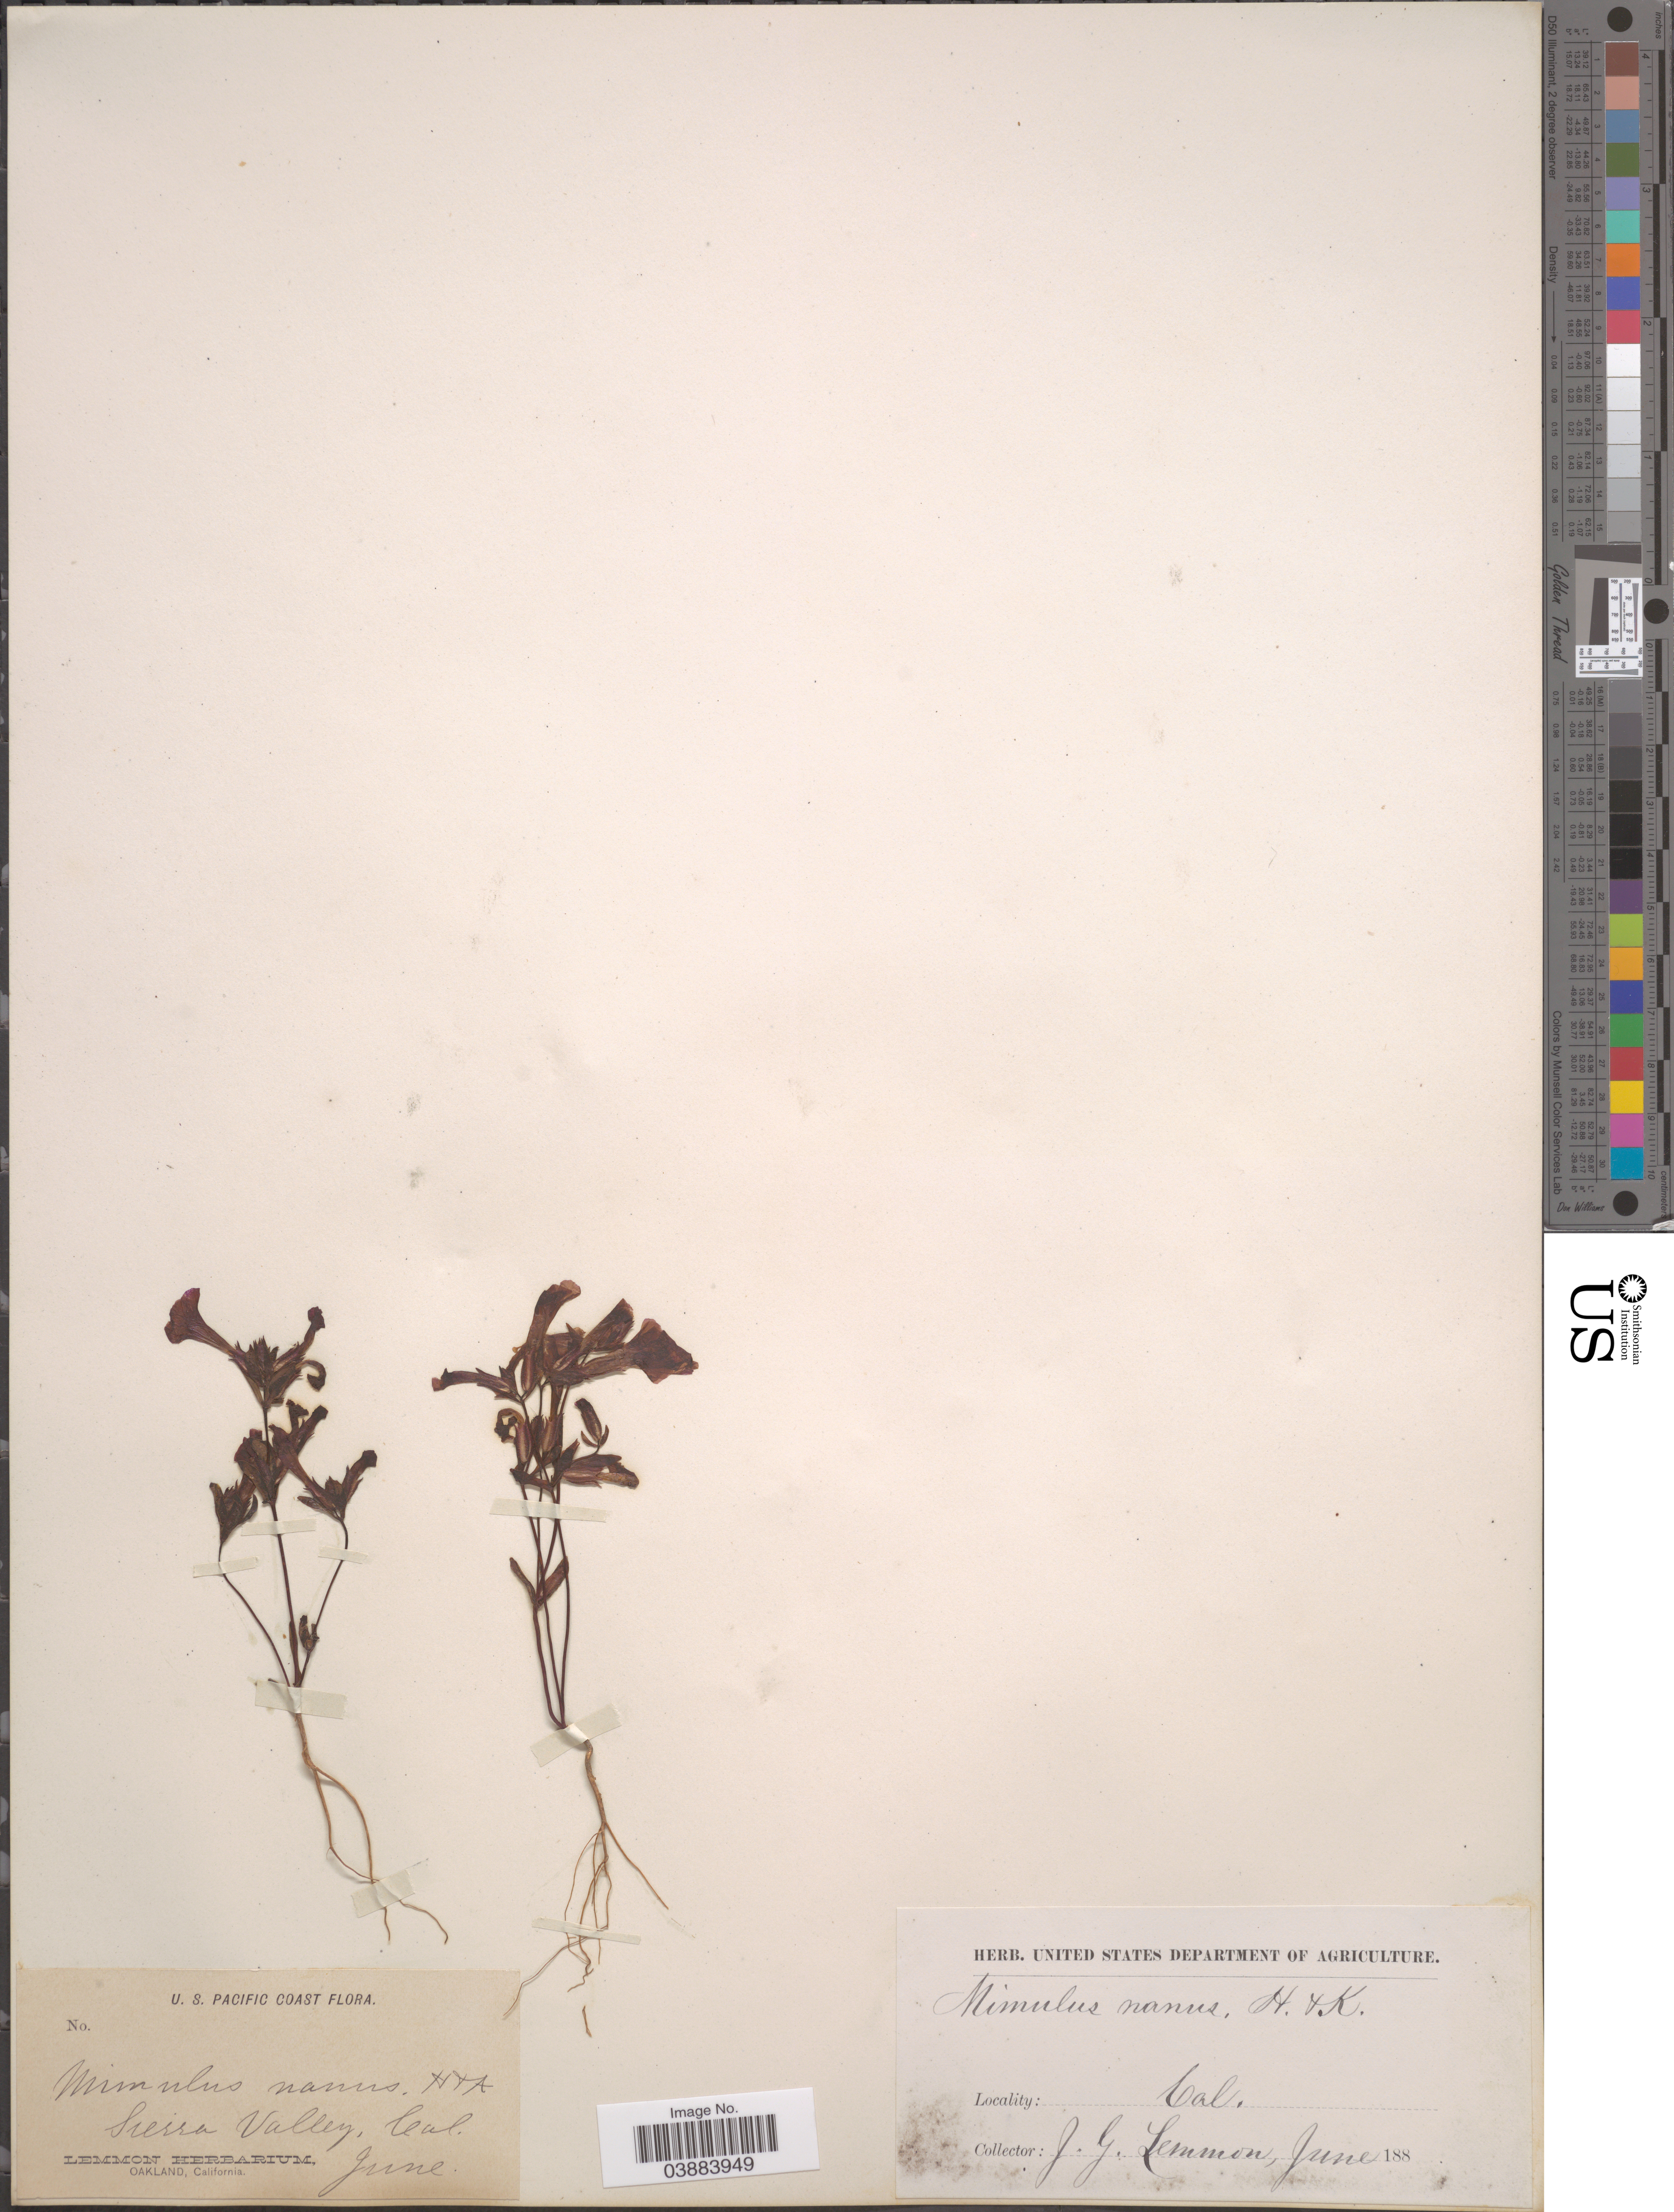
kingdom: Plantae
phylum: Tracheophyta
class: Magnoliopsida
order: Lamiales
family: Phrymaceae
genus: Eunanus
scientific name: Eunanus tolmiei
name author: Benth.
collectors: J. Lemmon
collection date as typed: June 188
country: United States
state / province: California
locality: U. S. Pacific Coast. Sierra Valley.